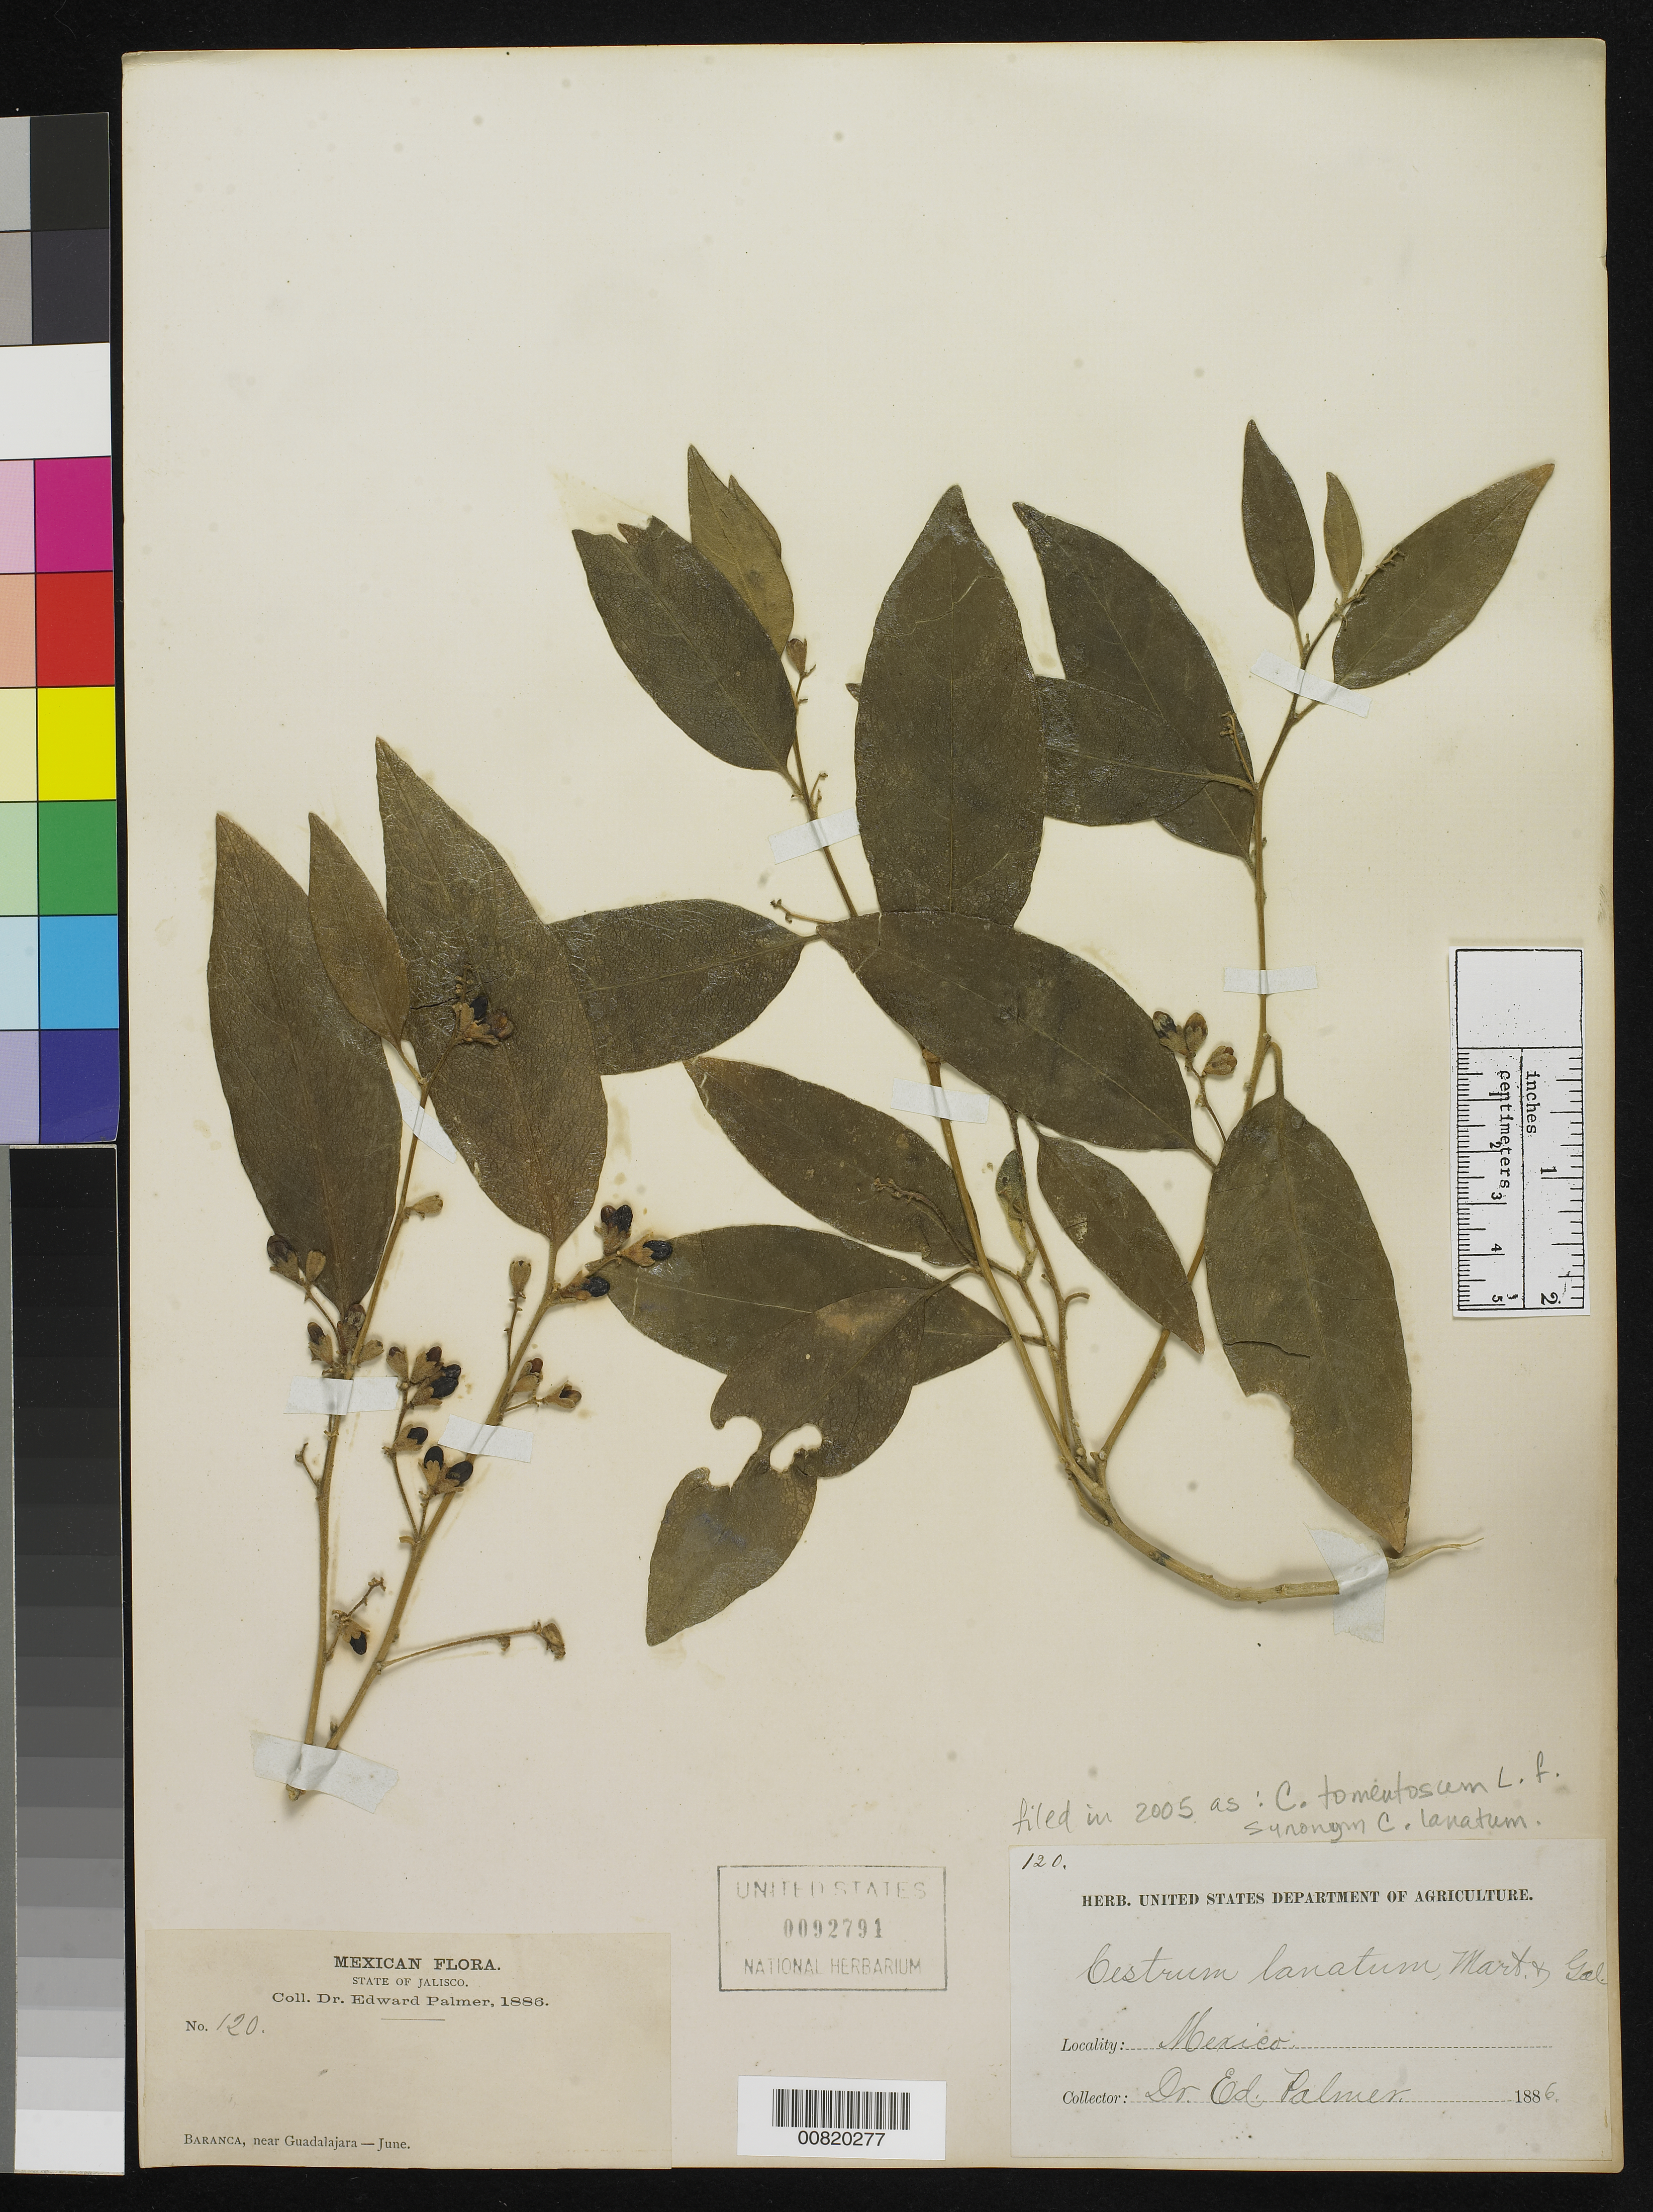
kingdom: Plantae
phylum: Tracheophyta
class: Magnoliopsida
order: Solanales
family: Solanaceae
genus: Cestrum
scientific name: Cestrum tomentosum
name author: L. f.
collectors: E. Palmer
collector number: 120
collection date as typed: Jun 1886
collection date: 1886-06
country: Mexico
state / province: Jalisco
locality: Barranca, near Guadalajara, Jalisco.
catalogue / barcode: US 92791